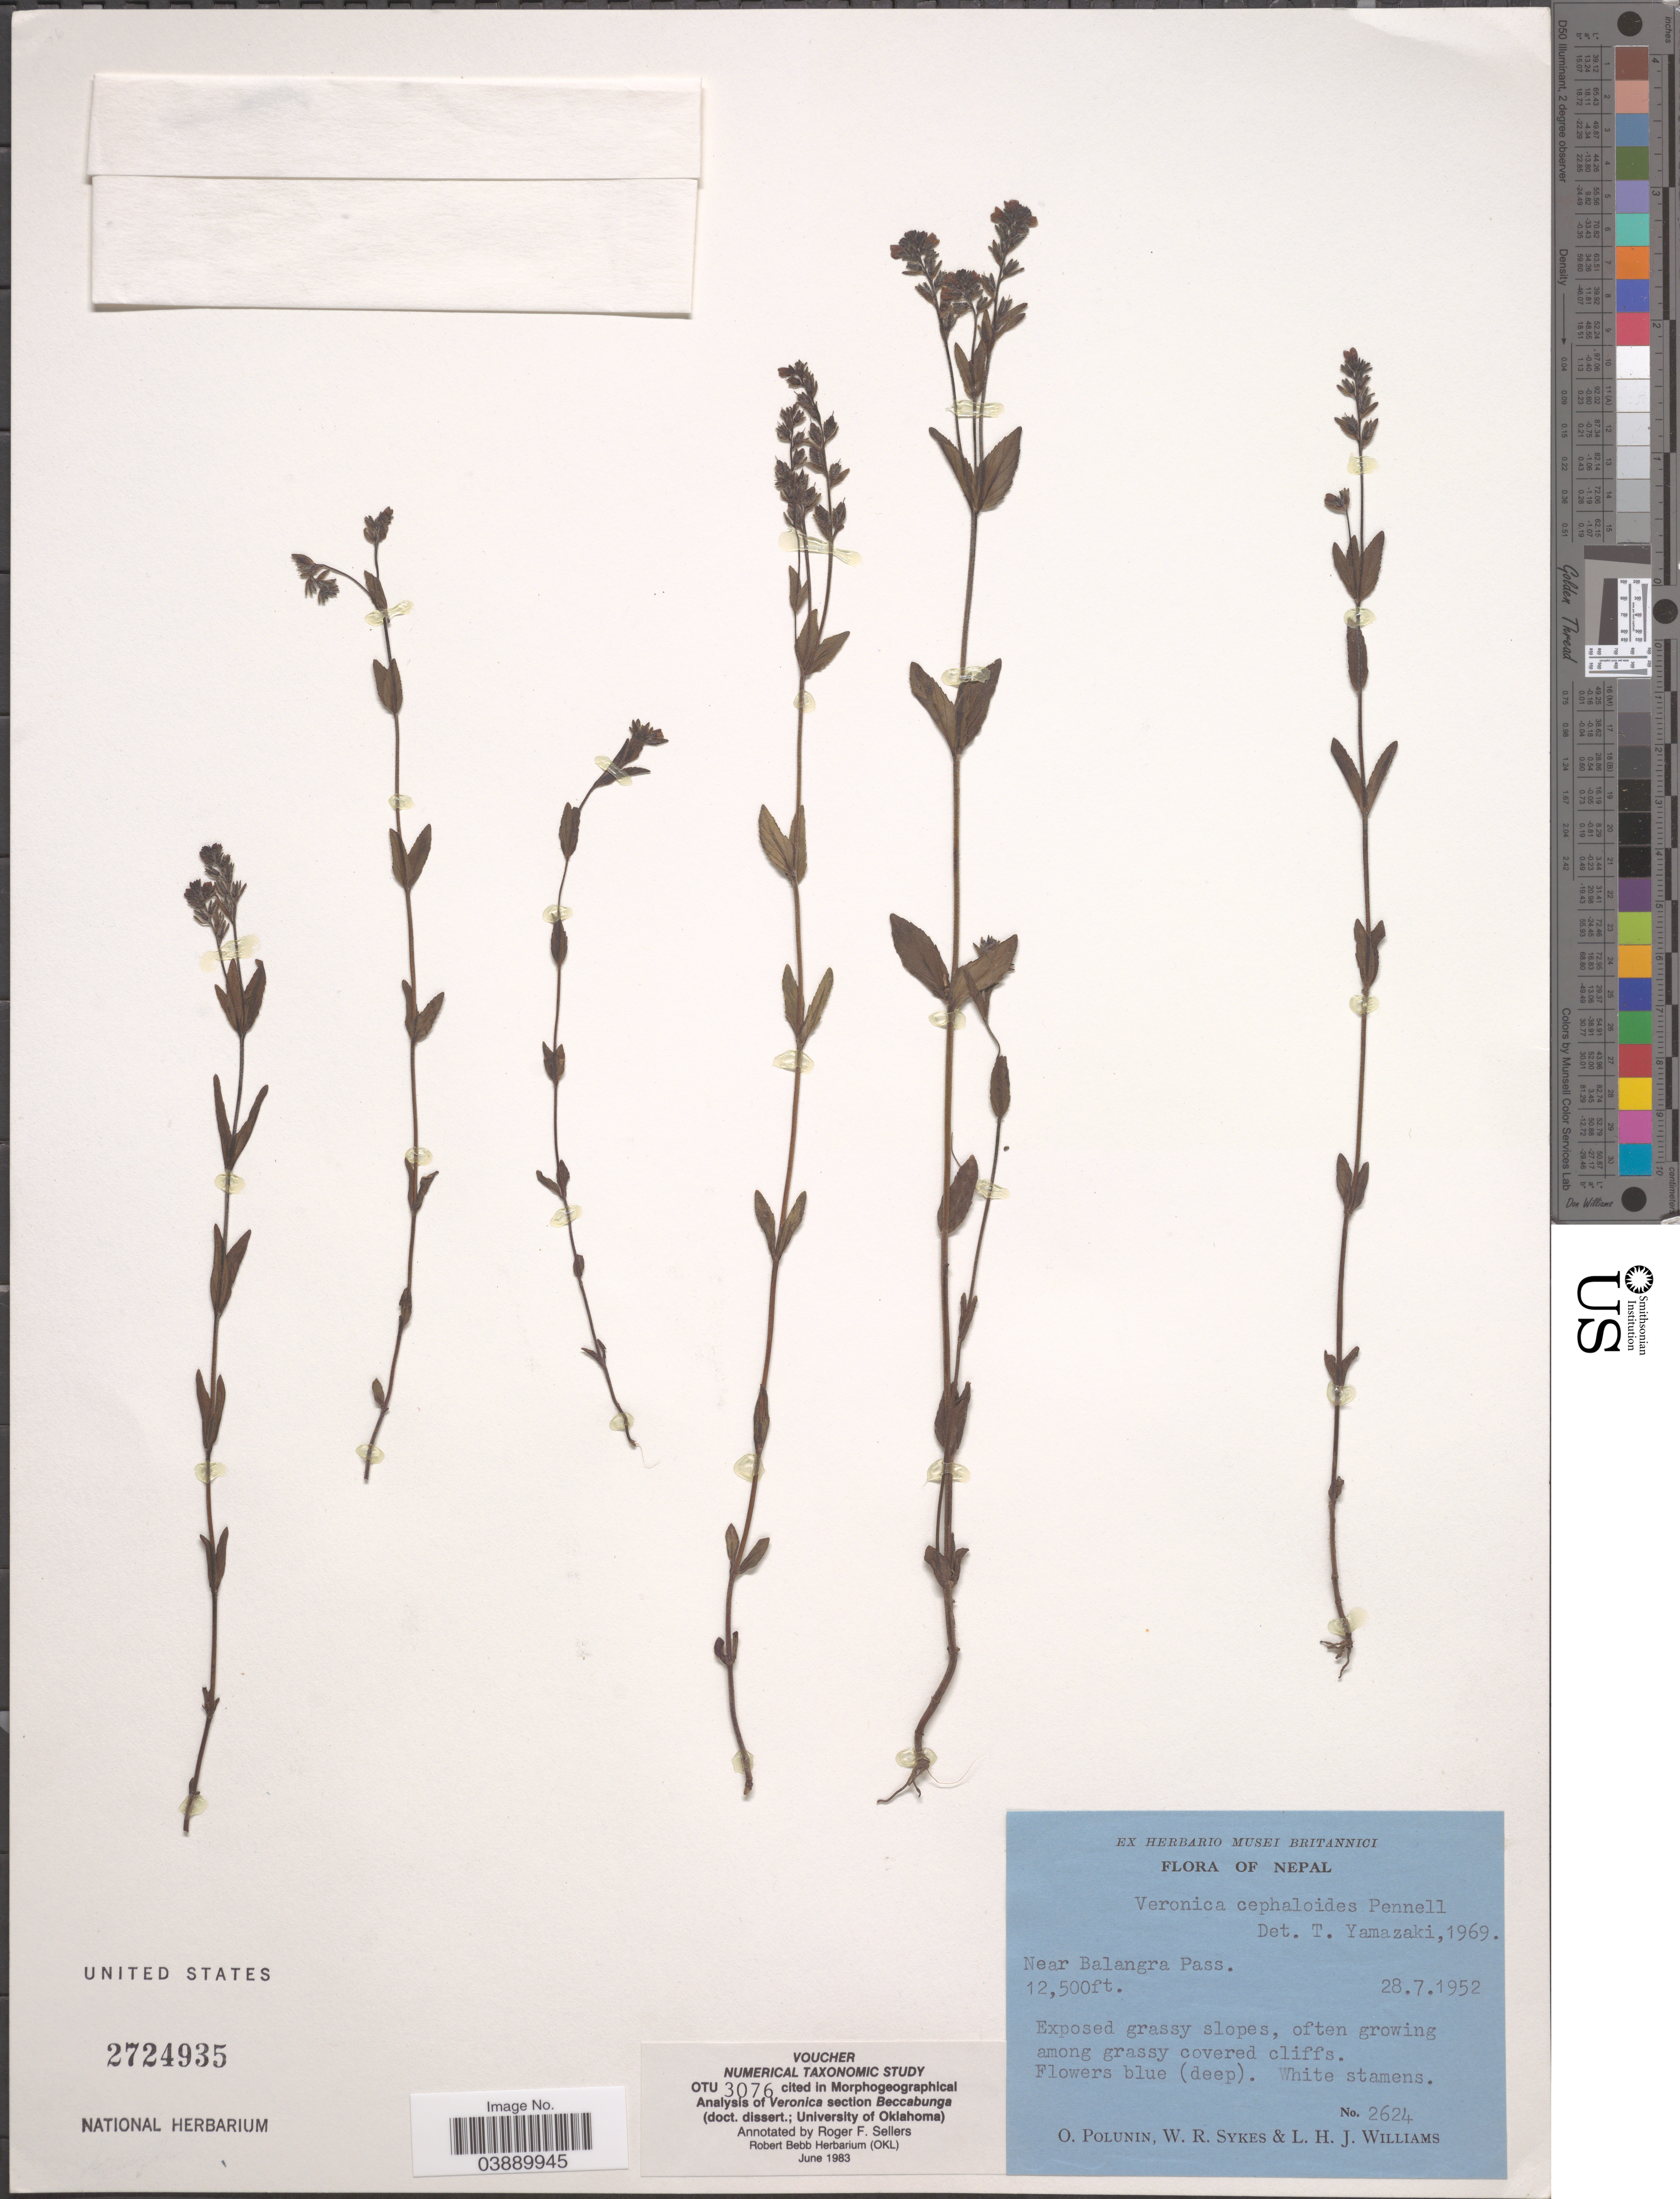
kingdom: Plantae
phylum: Tracheophyta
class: Magnoliopsida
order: Lamiales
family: Plantaginaceae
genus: Veronica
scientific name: Veronica ciliata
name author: Fisch.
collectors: O. V. Polunin, W. R. Sykes & L. H. J. Williams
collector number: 2624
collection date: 1952-07-28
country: Nepal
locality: Near Balangra Pass.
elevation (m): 3810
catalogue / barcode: US 2724935